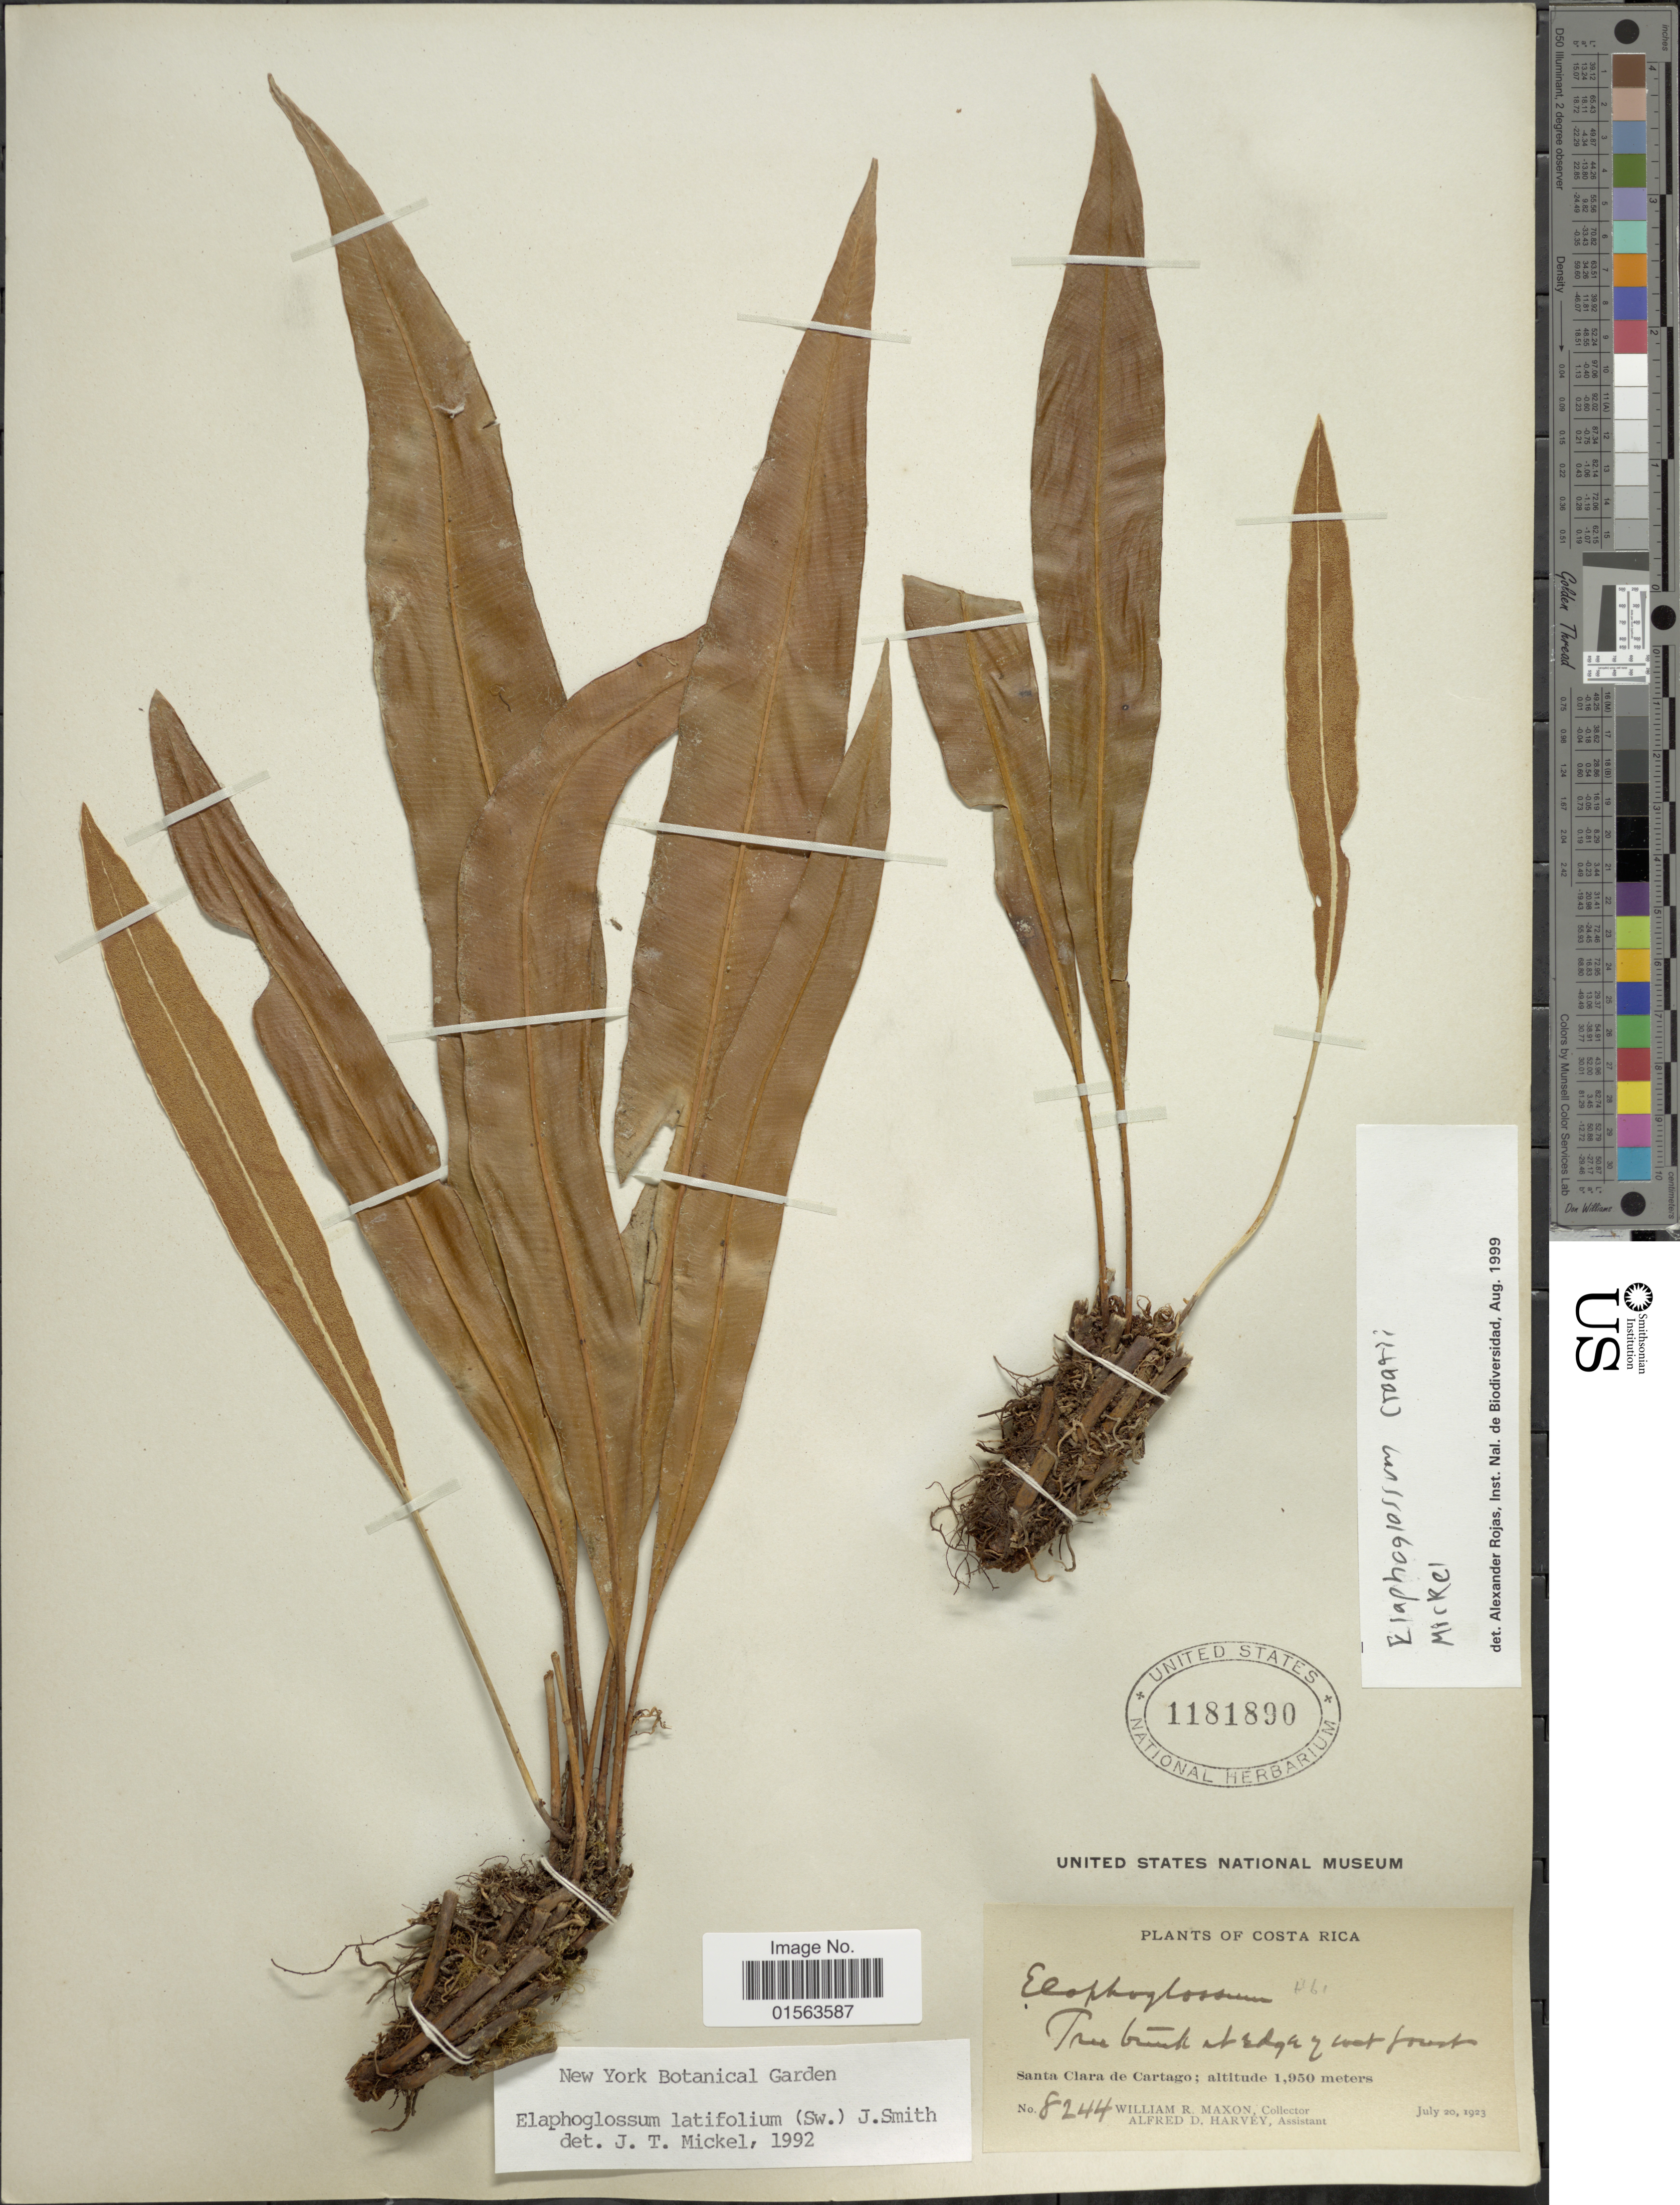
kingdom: Plantae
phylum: Tracheophyta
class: Polypodiopsida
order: Polypodiales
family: Dryopteridaceae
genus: Elaphoglossum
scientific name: Elaphoglossum croatii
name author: Mickel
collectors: W. R. Maxon & A. D. Harvey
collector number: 8244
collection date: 1923-07-20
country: Costa Rica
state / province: Cartago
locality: Santa Clara de Cartago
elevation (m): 1950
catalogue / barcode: US 1181890